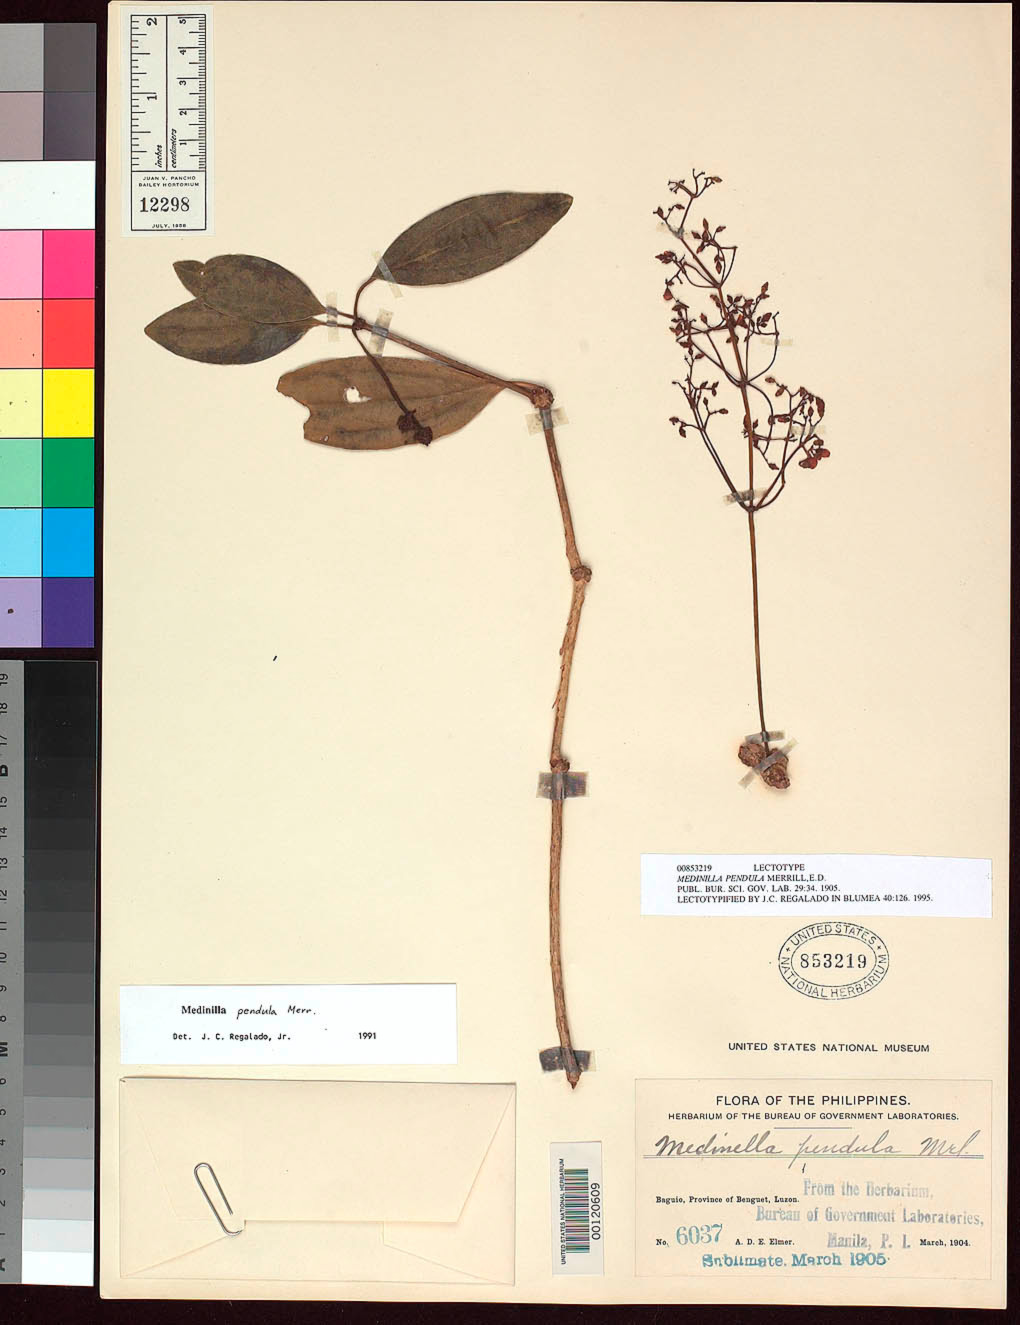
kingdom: Plantae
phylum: Tracheophyta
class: Magnoliopsida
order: Myrtales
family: Melastomataceae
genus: Medinilla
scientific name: Medinilla pendula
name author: Merr.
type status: Lectotype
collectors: A. D. E. Elmer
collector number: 6037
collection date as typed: Mar 1904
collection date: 1904-03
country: Philippines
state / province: Cordillera (Administrative Region)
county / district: Benguet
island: Luzon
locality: Baguio.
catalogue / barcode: US 853219